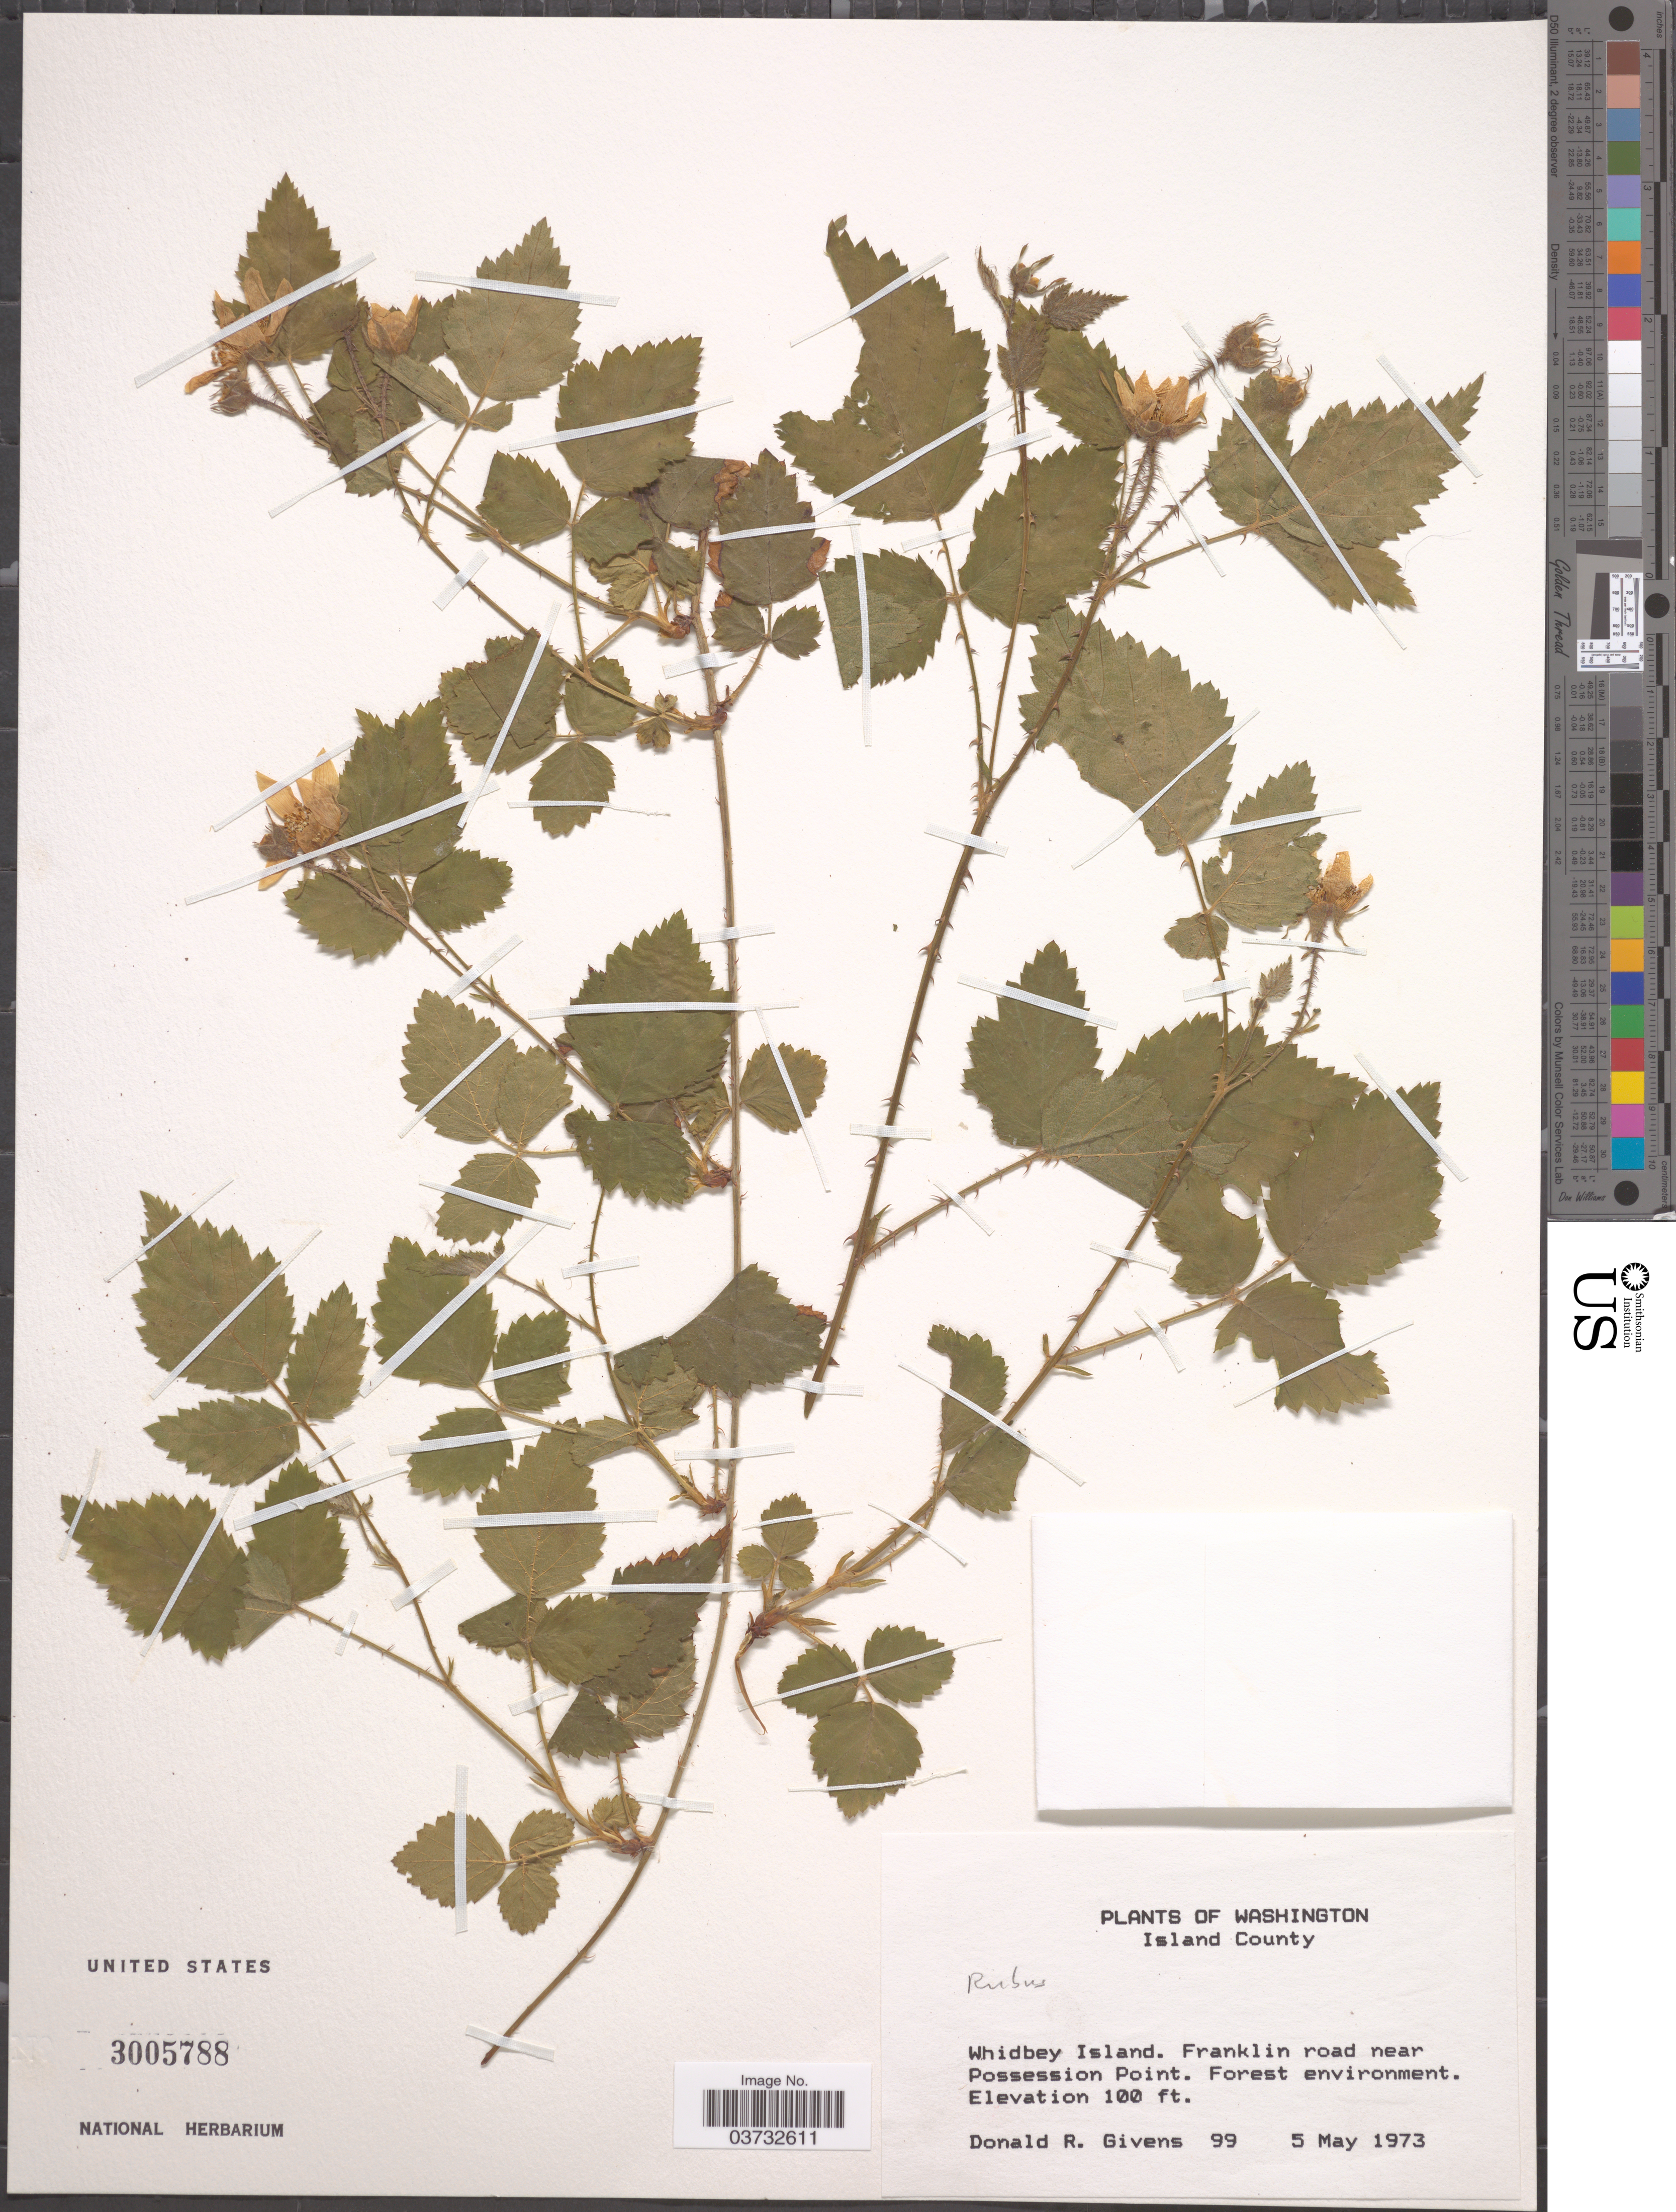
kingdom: Plantae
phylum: Tracheophyta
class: Magnoliopsida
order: Rosales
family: Rosaceae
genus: Rubus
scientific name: Rubus sp.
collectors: D. Givens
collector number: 99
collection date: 1973-05-05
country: United States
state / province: Washington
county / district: Island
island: Whidbey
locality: Island County. Whidbey Island. Franklin road near Possession Point. Forest environment.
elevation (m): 30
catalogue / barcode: US 3005788